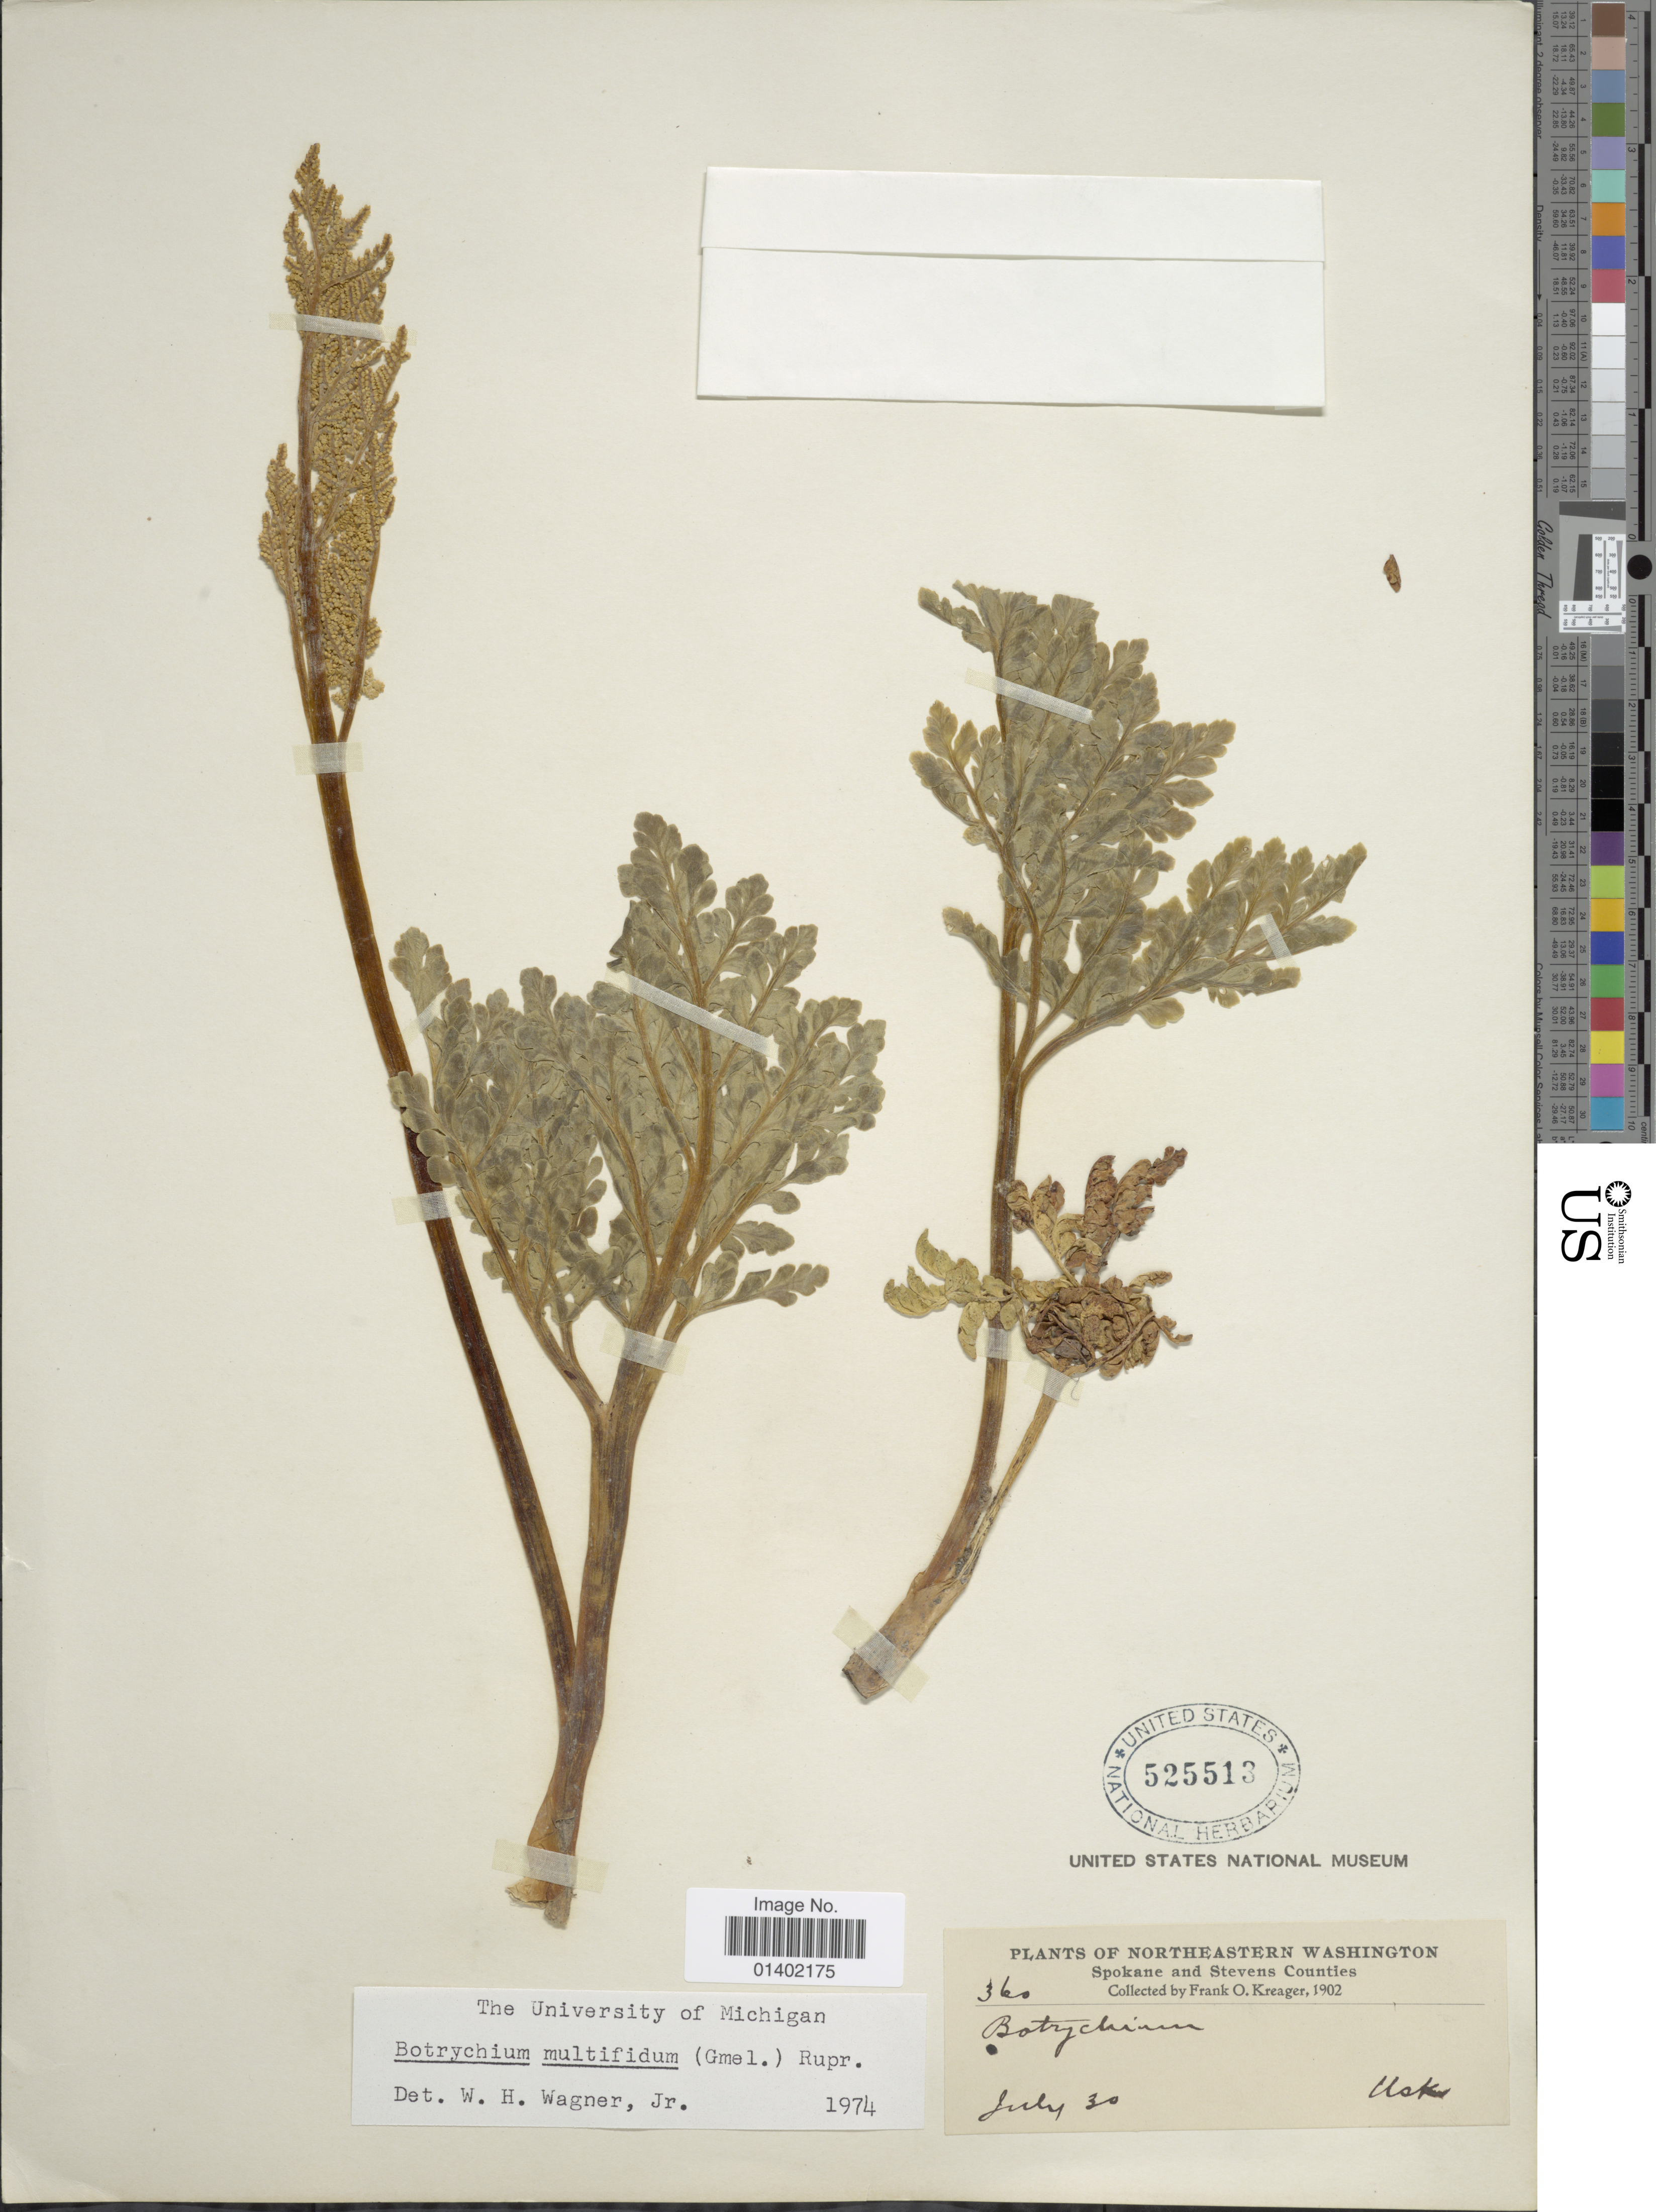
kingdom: Plantae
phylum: Tracheophyta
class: Polypodiopsida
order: Ophioglossales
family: Ophioglossaceae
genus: Botrychium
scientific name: Botrychium multifidum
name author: (J.F. Gmel.) Rupr.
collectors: F. Kreager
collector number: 360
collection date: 1902-07-30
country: United States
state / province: Washington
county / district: Spokane / Stevens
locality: Plants of Northeastern Washington, Spokane and Stevens Counties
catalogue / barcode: US 525513